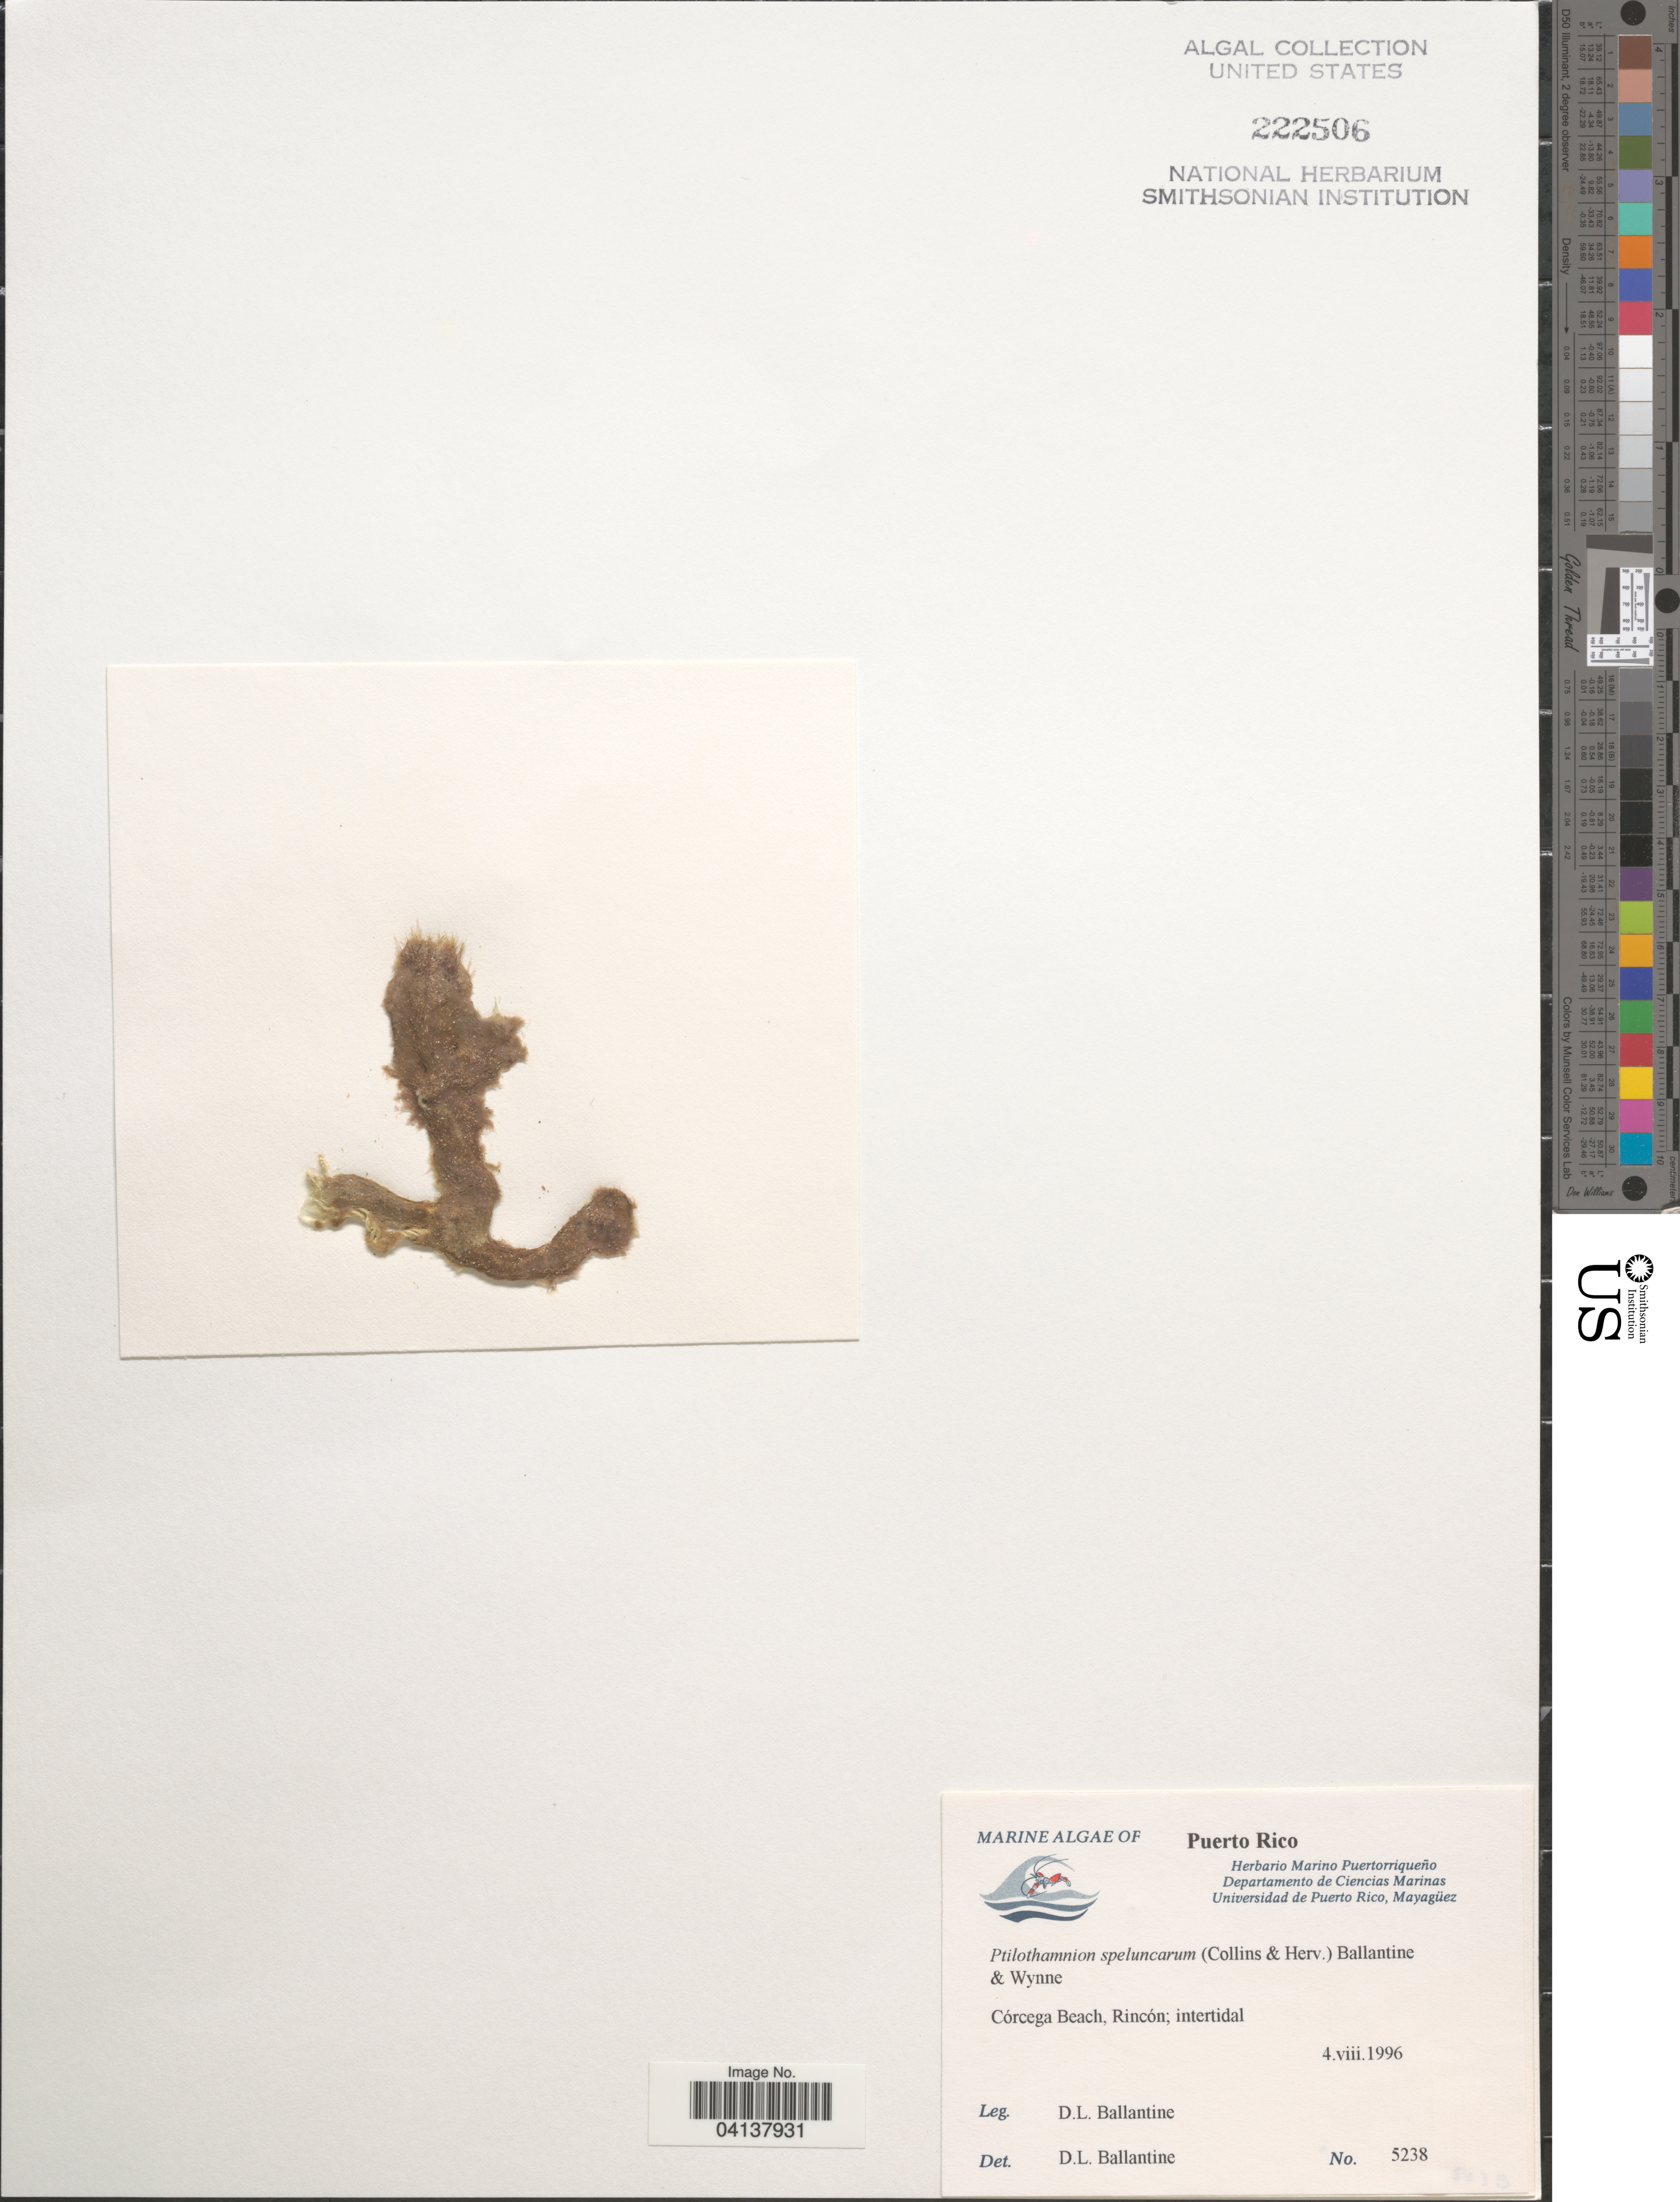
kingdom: Plantae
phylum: Rhodophyta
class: Florideophyceae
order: Ceramiales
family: Wrangeliaceae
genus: Ptilothamnion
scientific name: Ptilothamnion speluncarum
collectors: D.L. Ballantine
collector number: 5238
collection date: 1996-08-04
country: Puerto Rico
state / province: Rincón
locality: Córcega Beach; intertidal.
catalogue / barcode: US 222506